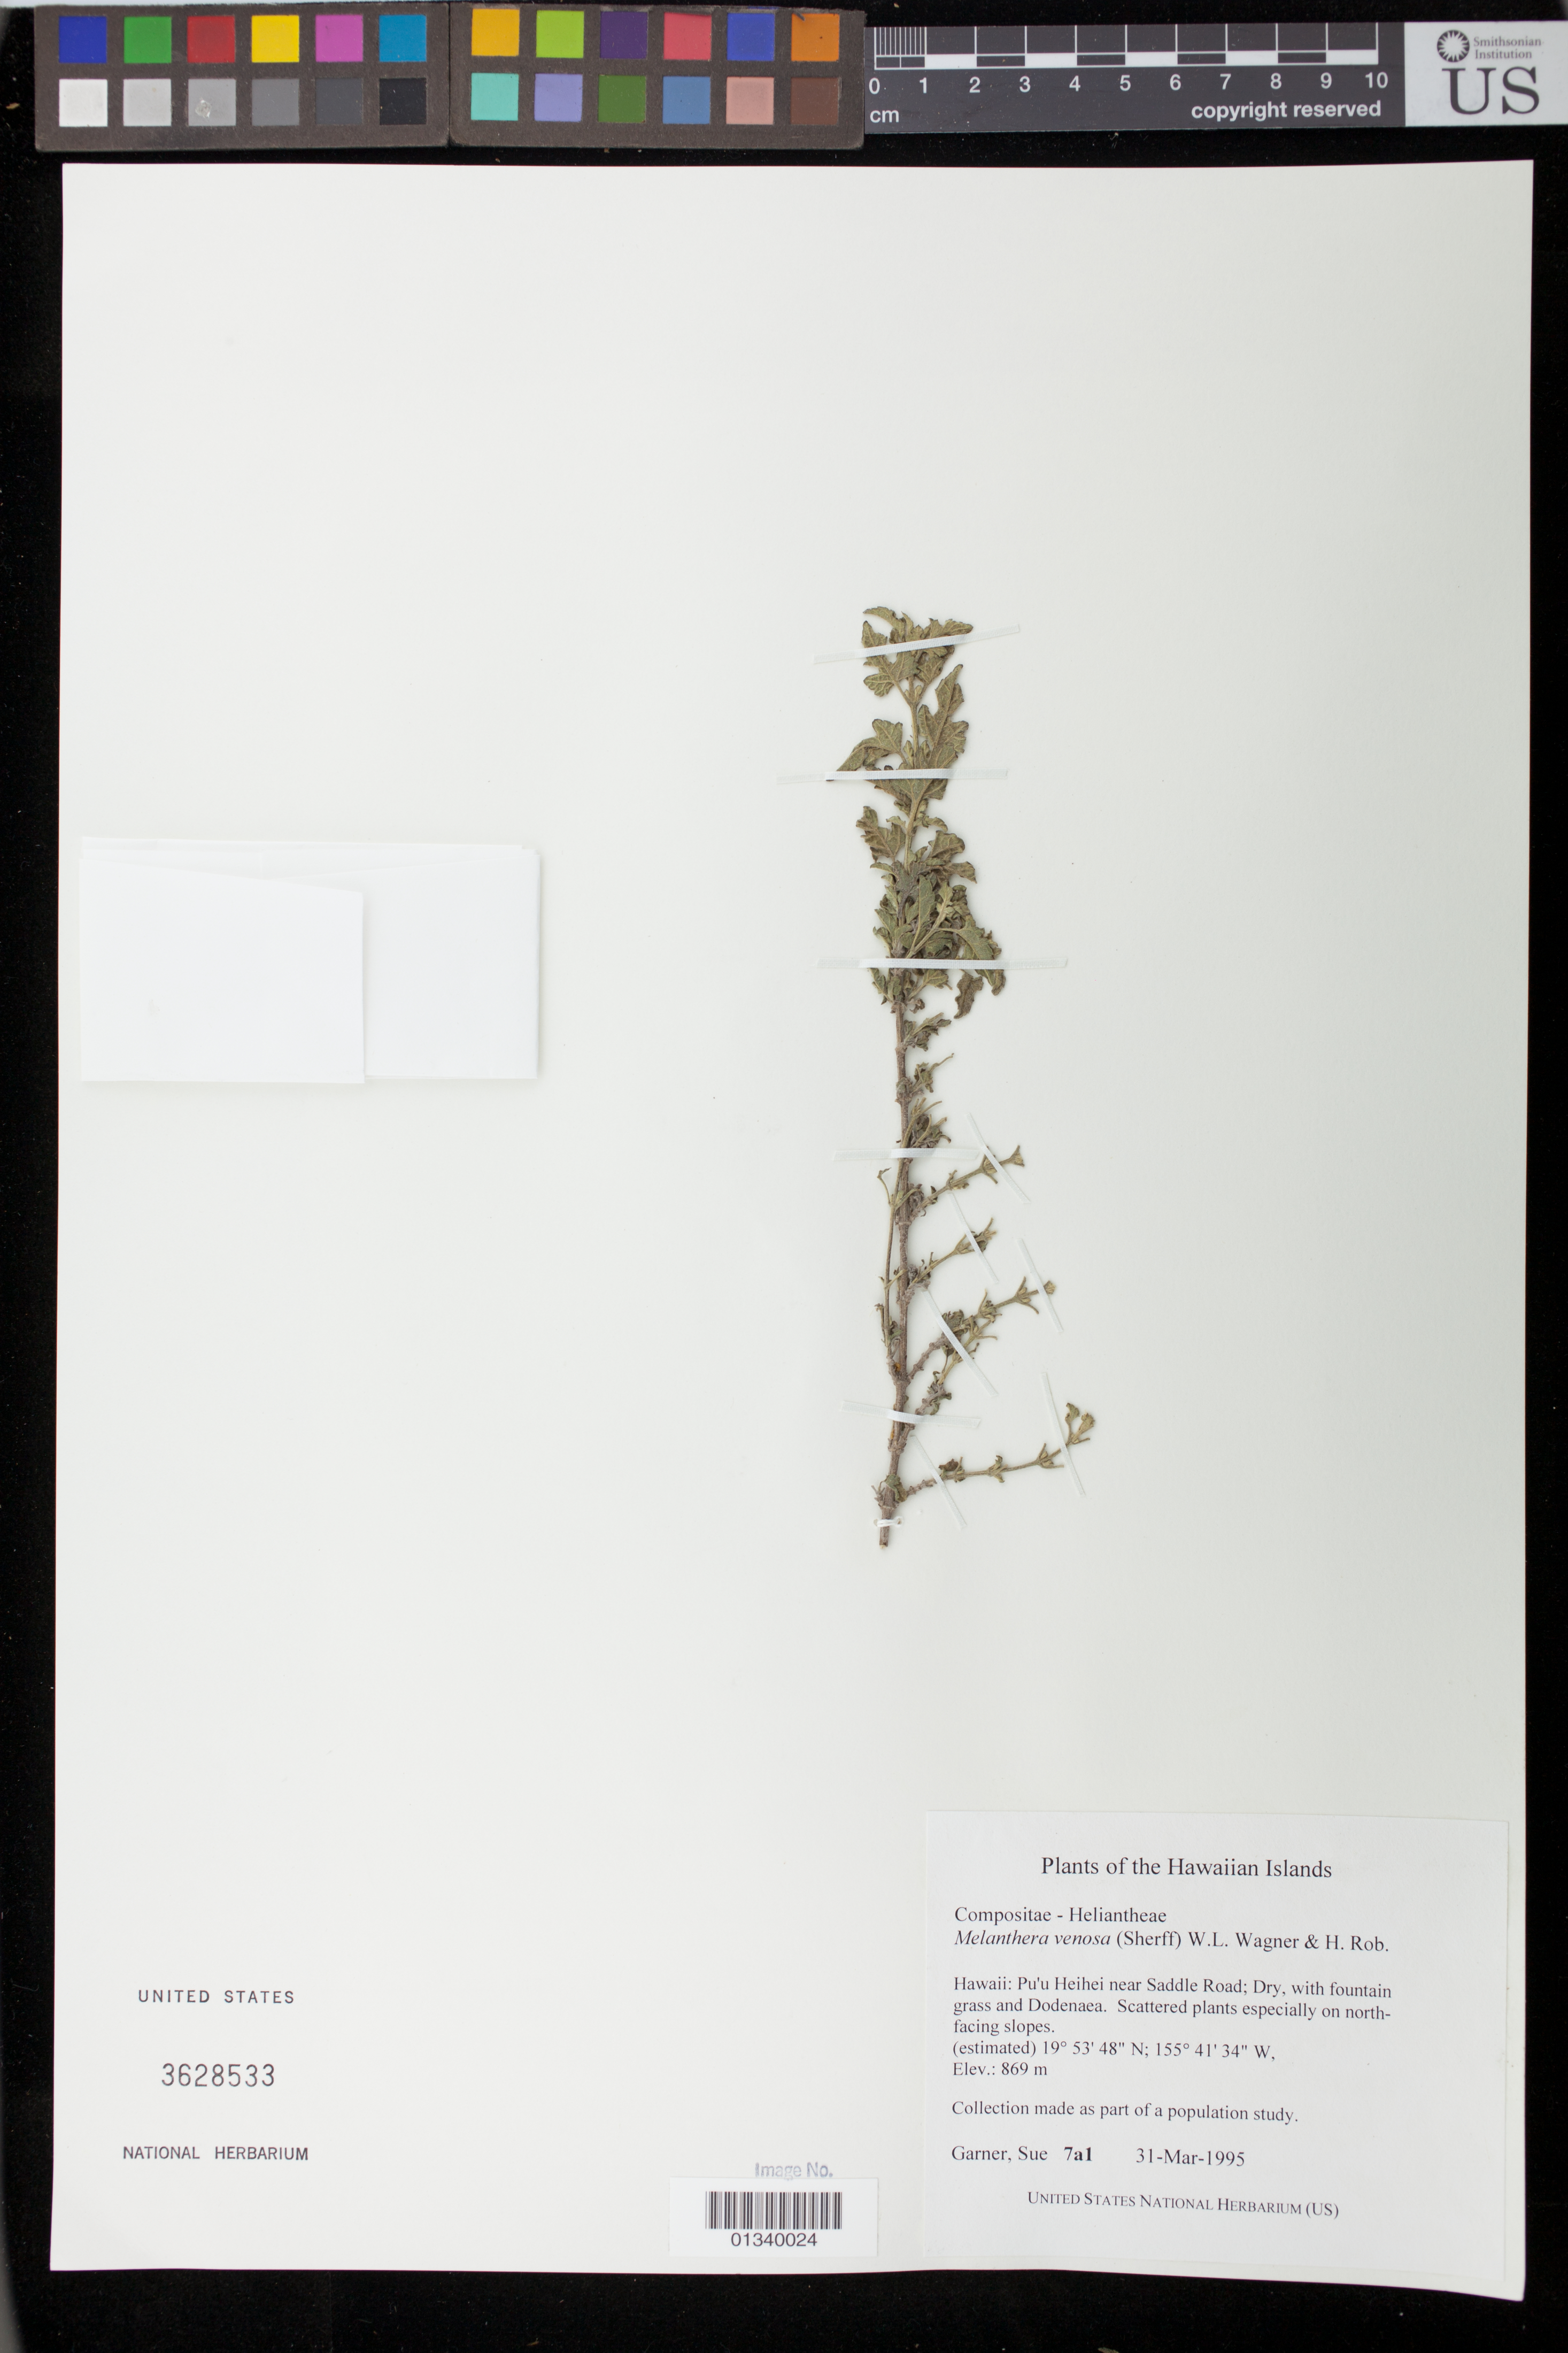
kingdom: Plantae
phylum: Tracheophyta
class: Magnoliopsida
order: Asterales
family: Asteraceae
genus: Wollastonia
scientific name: Wollastonia venosa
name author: (Sherff) Orchard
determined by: Wagner, W. L., (BOT), Smithsonian Institution - National Museum of Natural History (UNITED STATES)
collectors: S. Garner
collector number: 7a1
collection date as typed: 31 March 1995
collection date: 1995-03-31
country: United States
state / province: Hawaii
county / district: Hawaii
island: Hawaii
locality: Pu'u Heihei near Saddle Road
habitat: Dry with fountain grass and Dodenaea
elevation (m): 869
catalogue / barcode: US 3628533